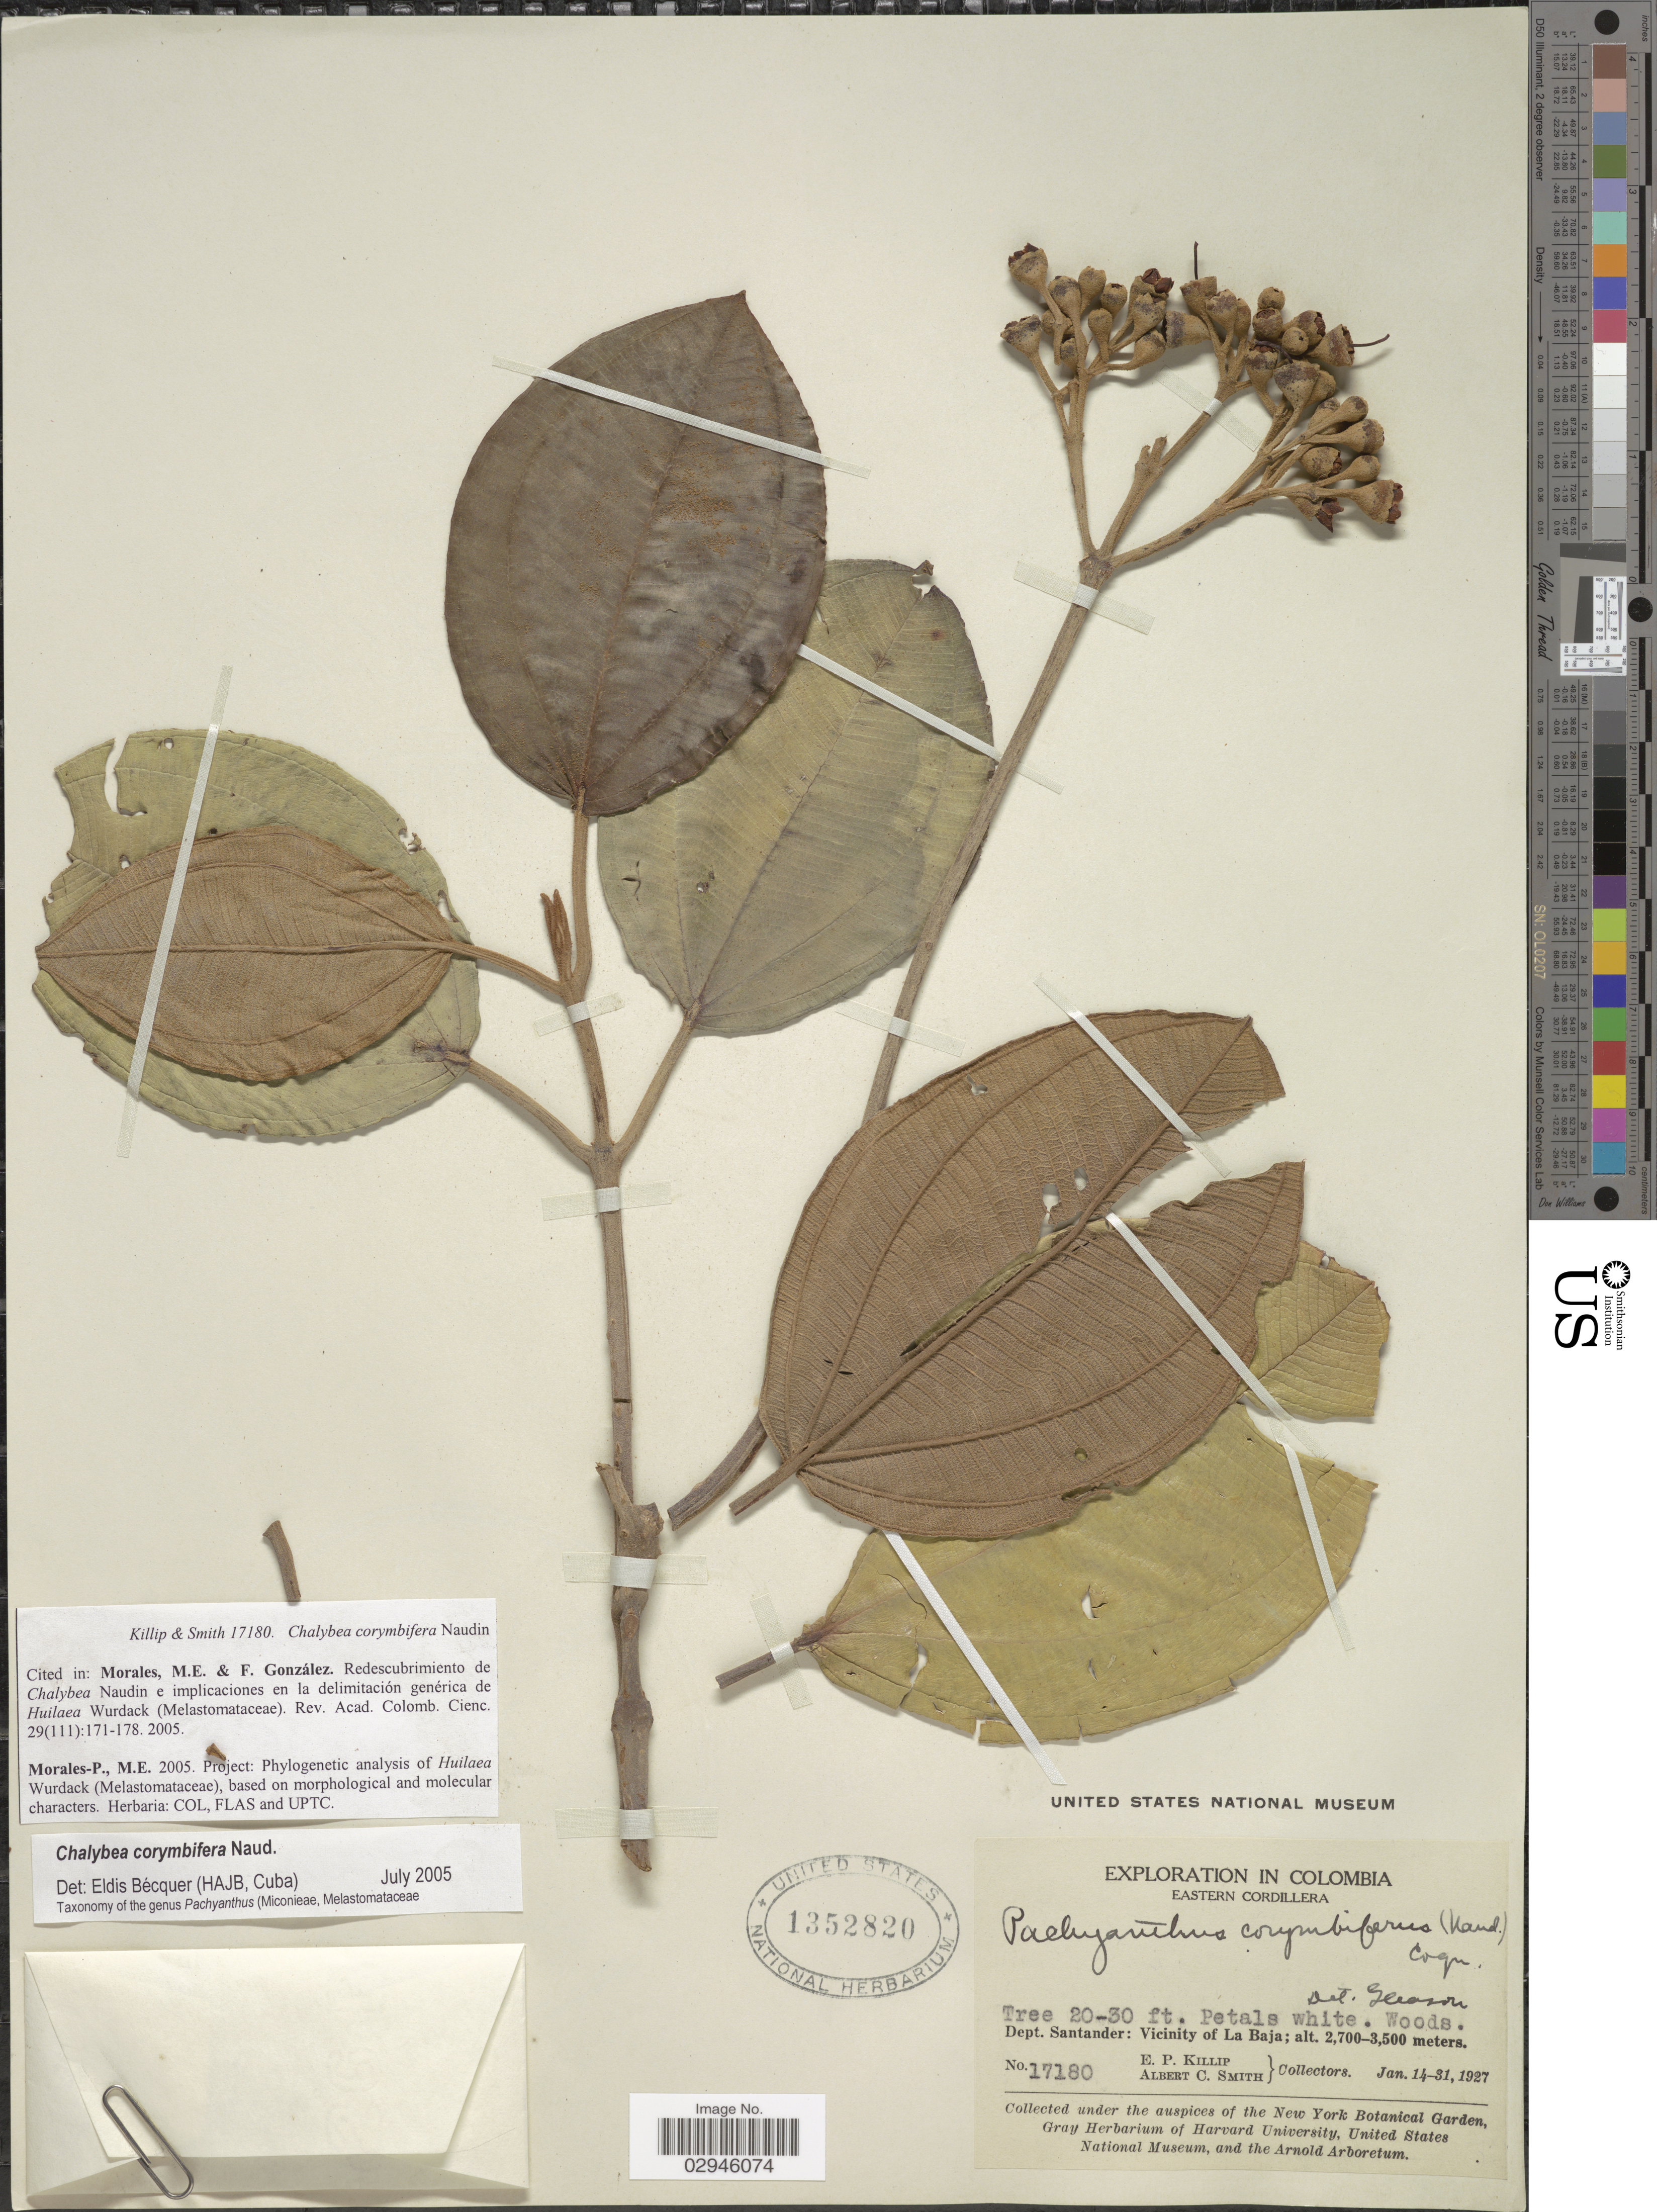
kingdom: Plantae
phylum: Tracheophyta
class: Magnoliopsida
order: Myrtales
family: Melastomataceae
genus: Pachyanthus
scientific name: Pachyanthus corymbiferus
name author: Cogn.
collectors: E. P. Killip & A. C. Smith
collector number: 17180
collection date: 1927-01-14/1927-01-31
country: Colombia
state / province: Santander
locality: Eastern Cordillera. Dept. Santander: Vicinity of La Baja.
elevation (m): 2700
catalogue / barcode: US 1352820